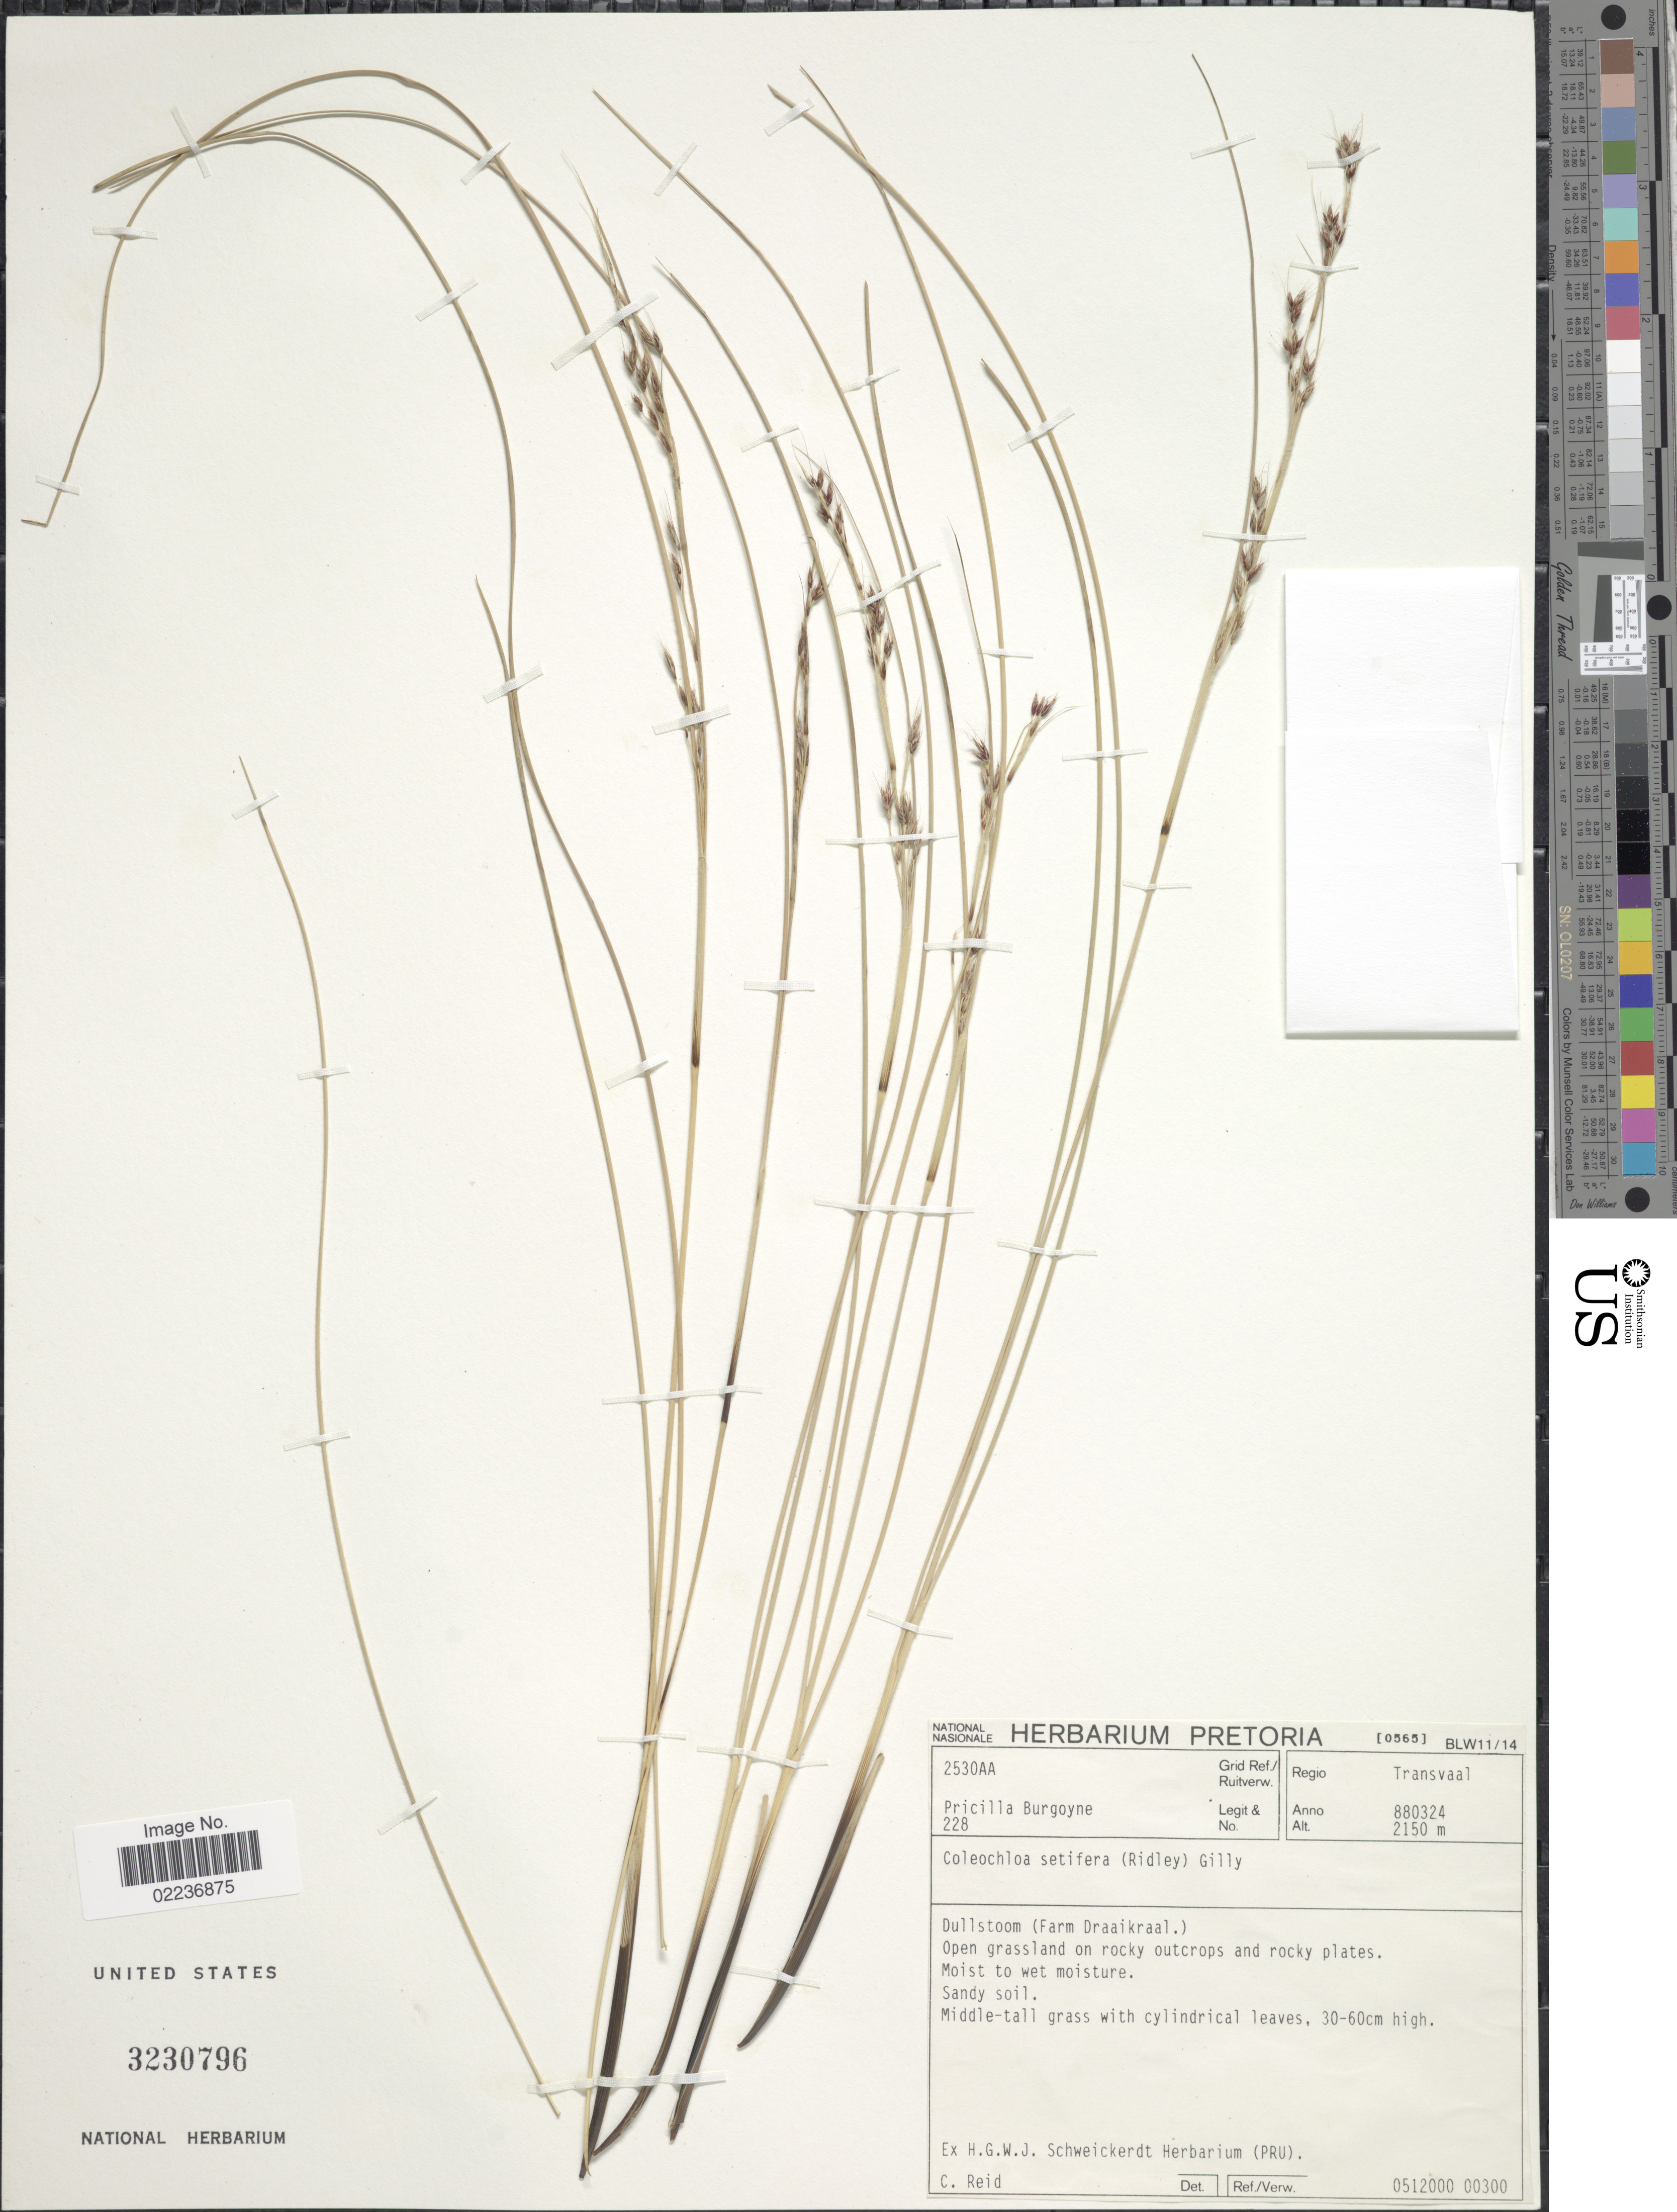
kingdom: Plantae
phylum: Tracheophyta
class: Liliopsida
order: Poales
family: Cyperaceae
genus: Coleochloa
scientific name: Coleochloa setifera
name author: (Ridl.) Gilly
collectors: P. M. Burgoyne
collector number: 228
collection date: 1988-03-24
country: South Africa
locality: Transvaal, Dullstoom (Farm Draaikraal), open grassland on rocky outcrops and rocky plates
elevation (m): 2150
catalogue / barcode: US 3230796